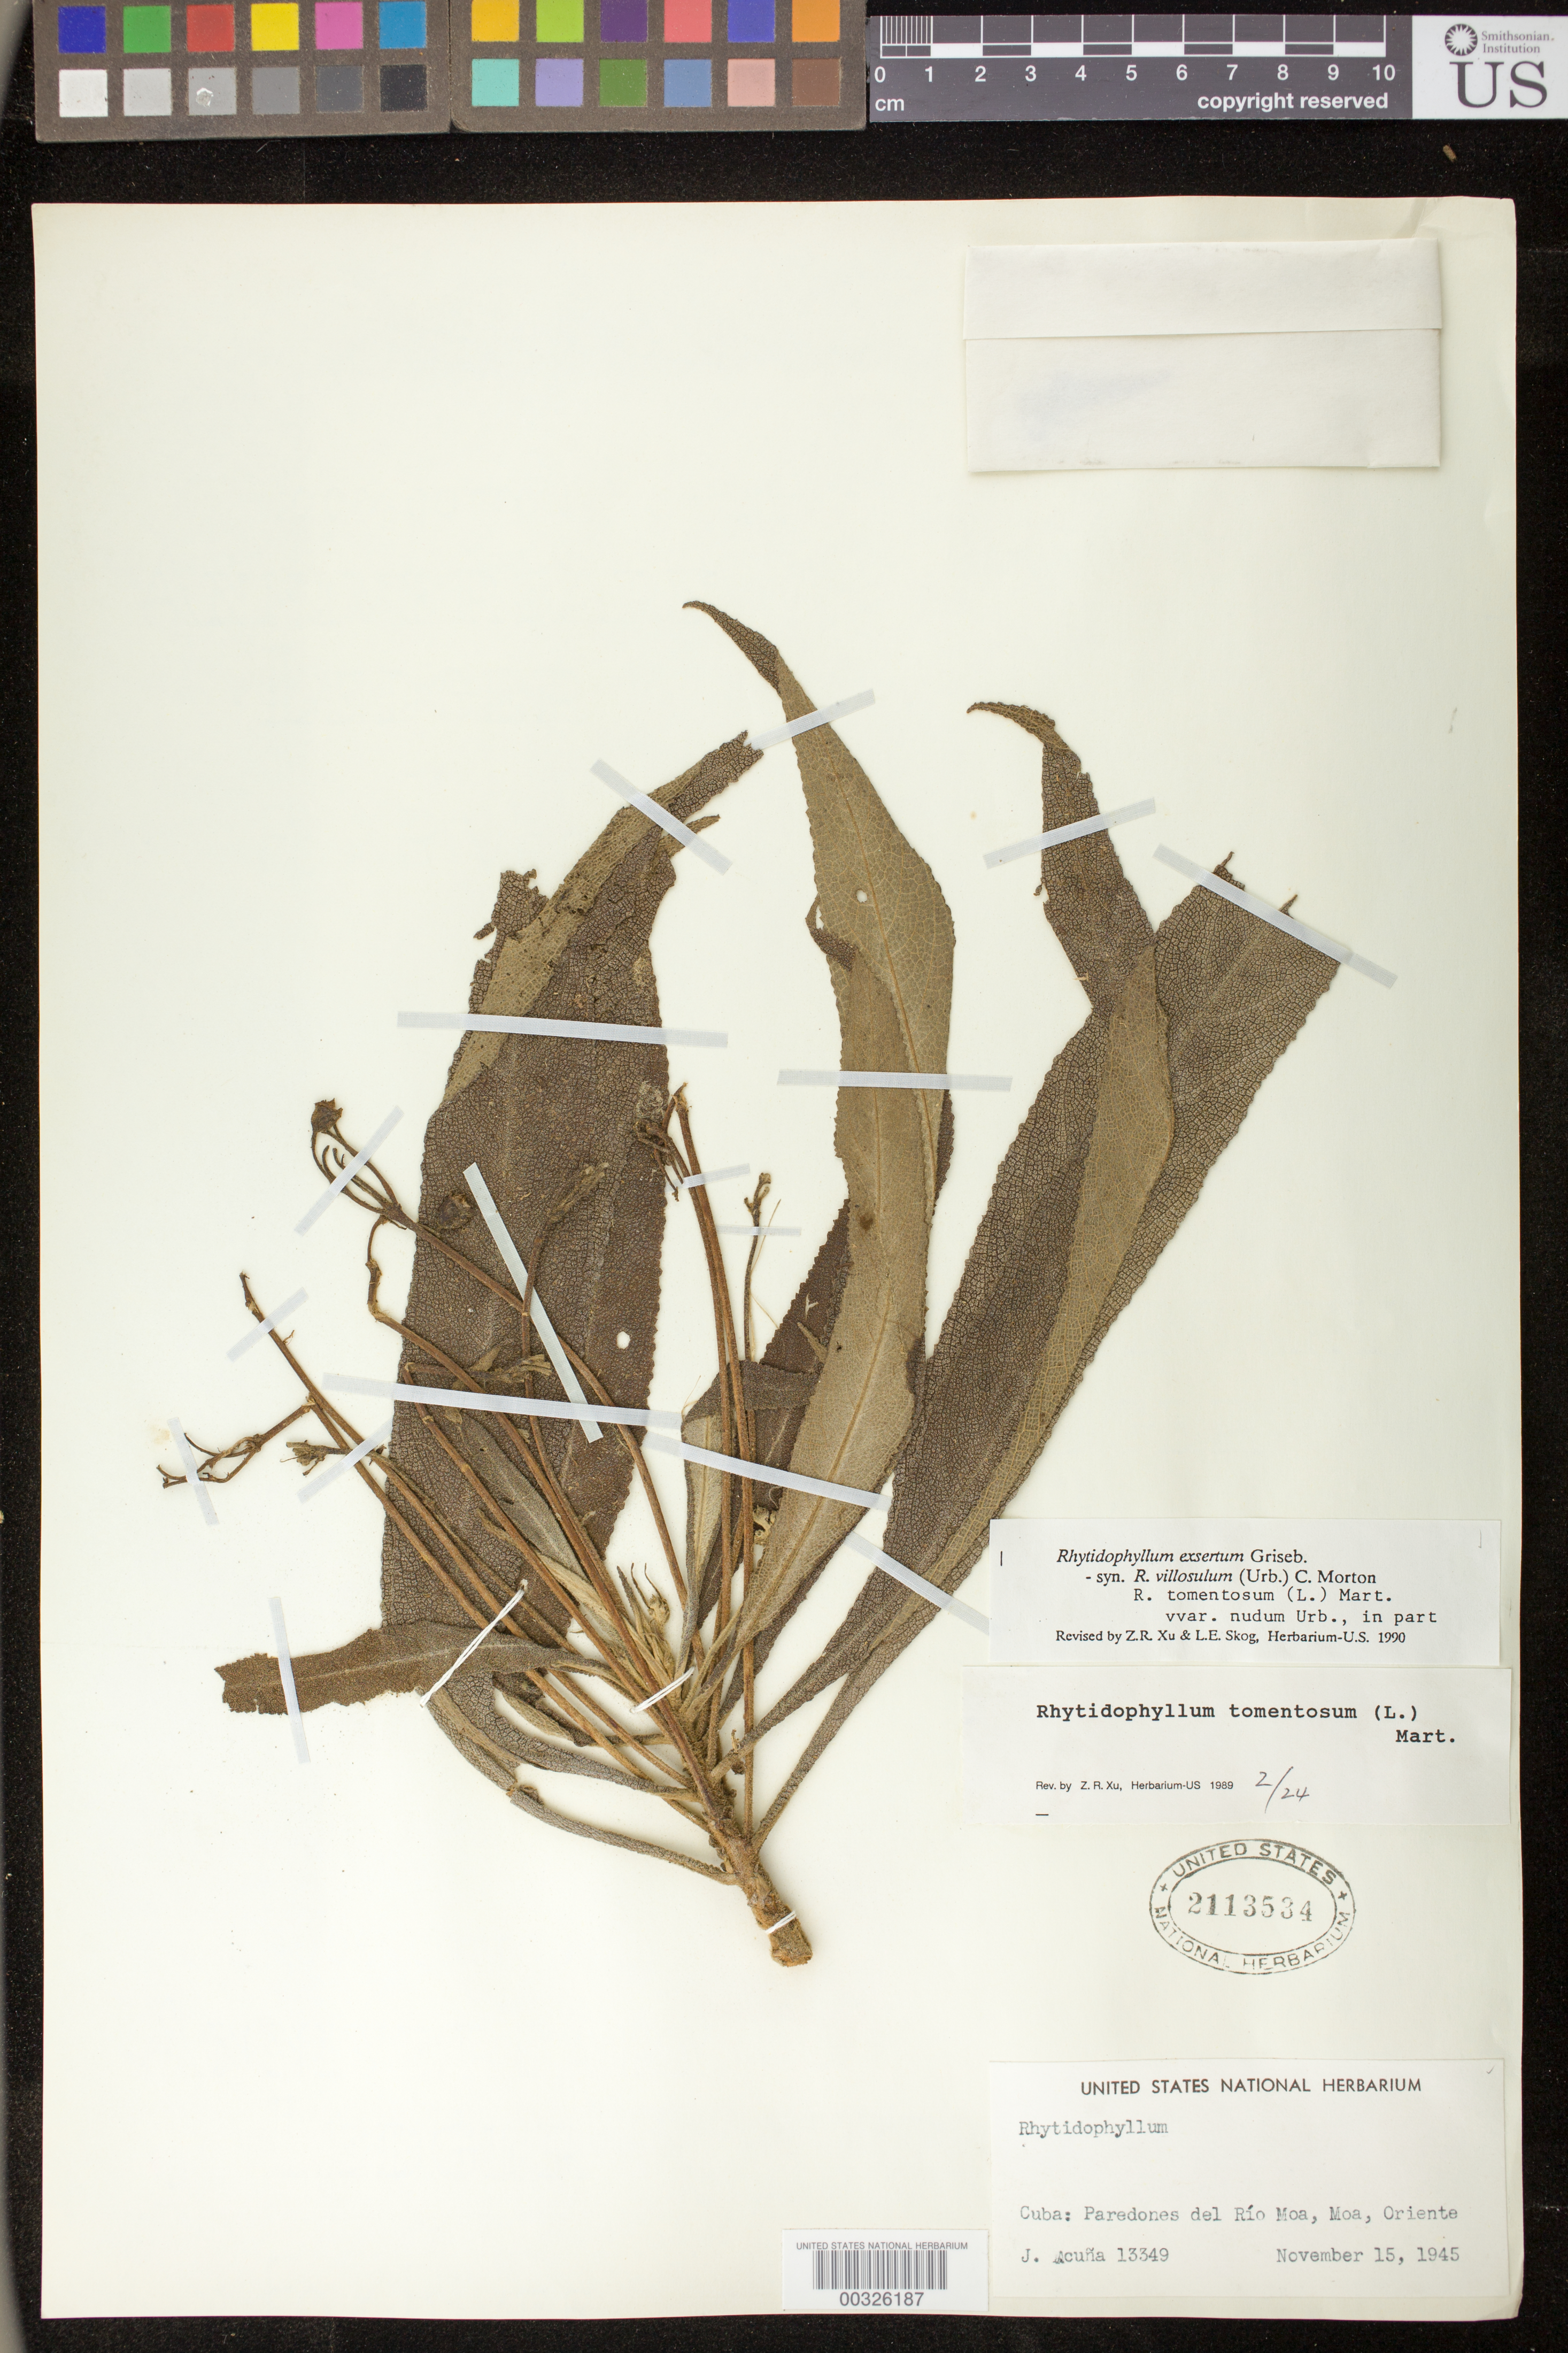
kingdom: Plantae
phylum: Tracheophyta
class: Magnoliopsida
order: Lamiales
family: Gesneriaceae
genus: Rhytidophyllum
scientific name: Rhytidophyllum exsertum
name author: Griseb.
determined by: Skog, Laurence E.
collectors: J. Acuña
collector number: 13349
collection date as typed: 15 Nov 1945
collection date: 1945-11-15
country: Cuba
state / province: Oriente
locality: Paredones del Río Moa, Moa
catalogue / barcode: US 2113534